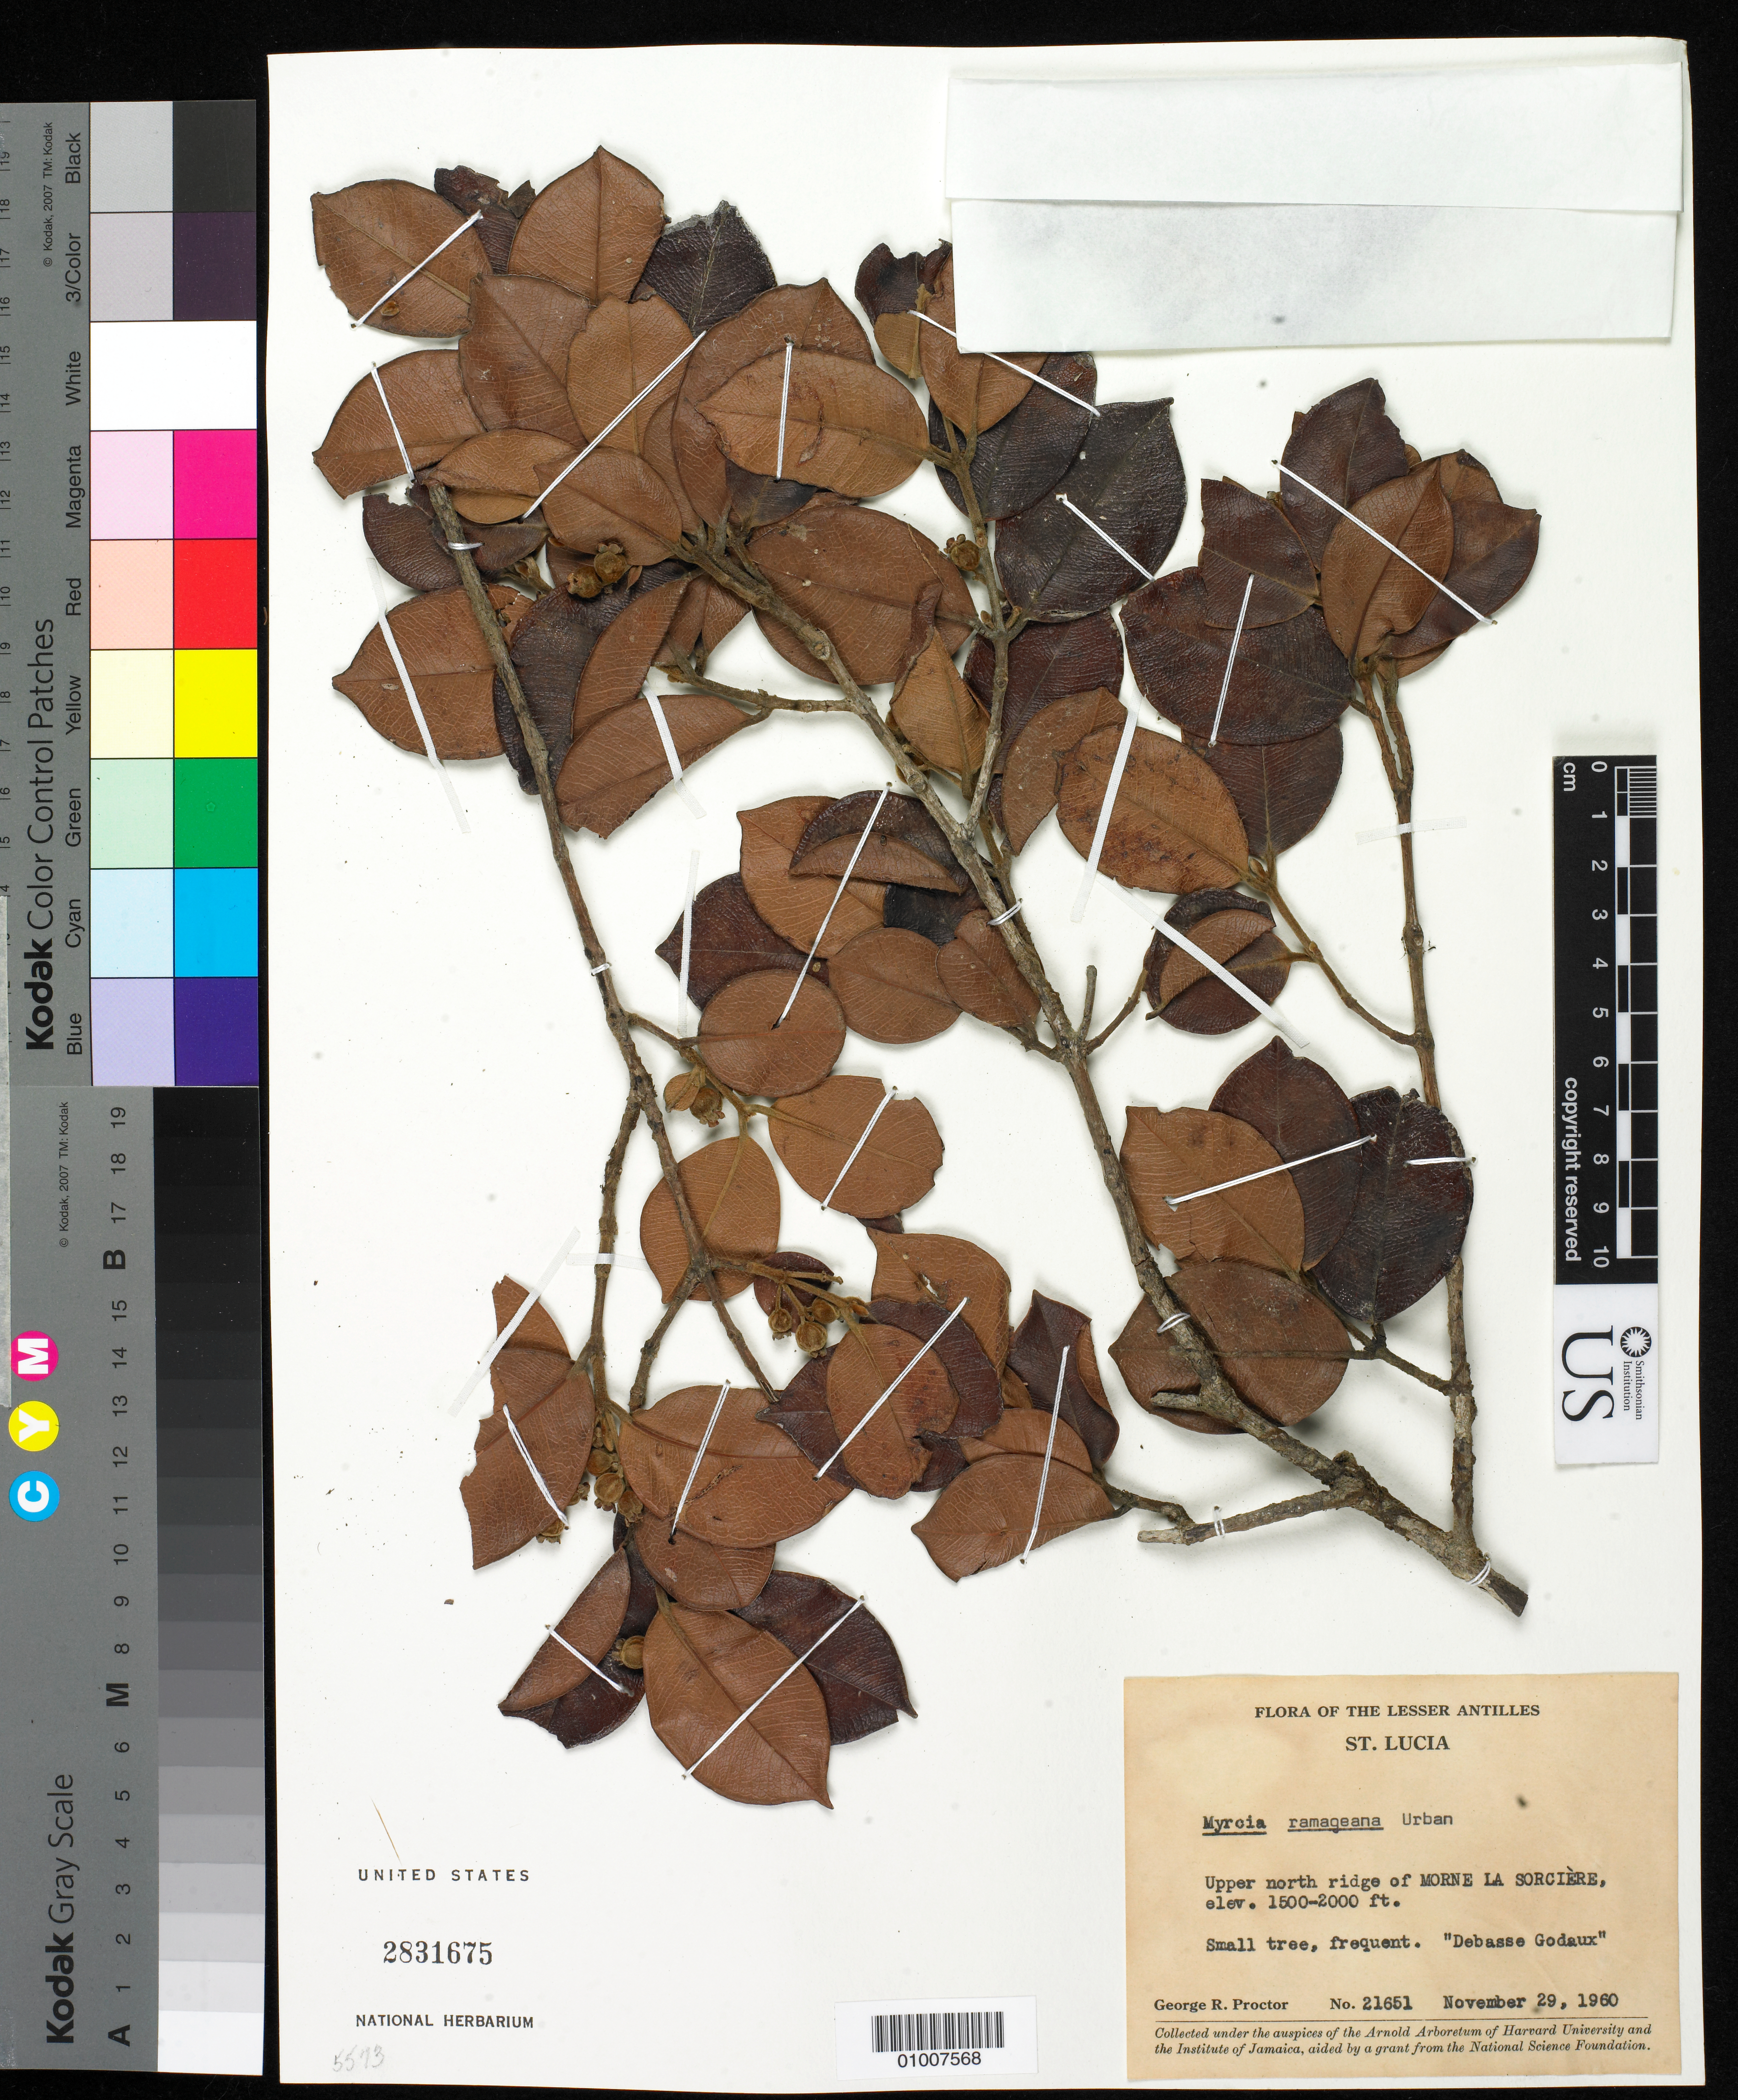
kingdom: Plantae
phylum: Tracheophyta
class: Magnoliopsida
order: Myrtales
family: Myrtaceae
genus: Myrcia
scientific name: Myrcia ramageana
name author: Krug & Urb.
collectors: G. R. Proctor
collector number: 21651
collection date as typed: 29 Nov 1960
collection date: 1960-11-29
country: St. Lucia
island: St. Lucia I.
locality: Upper north ridge of Morne La Sorcière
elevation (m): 457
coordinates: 0 N, 0 E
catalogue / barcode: US 2831675